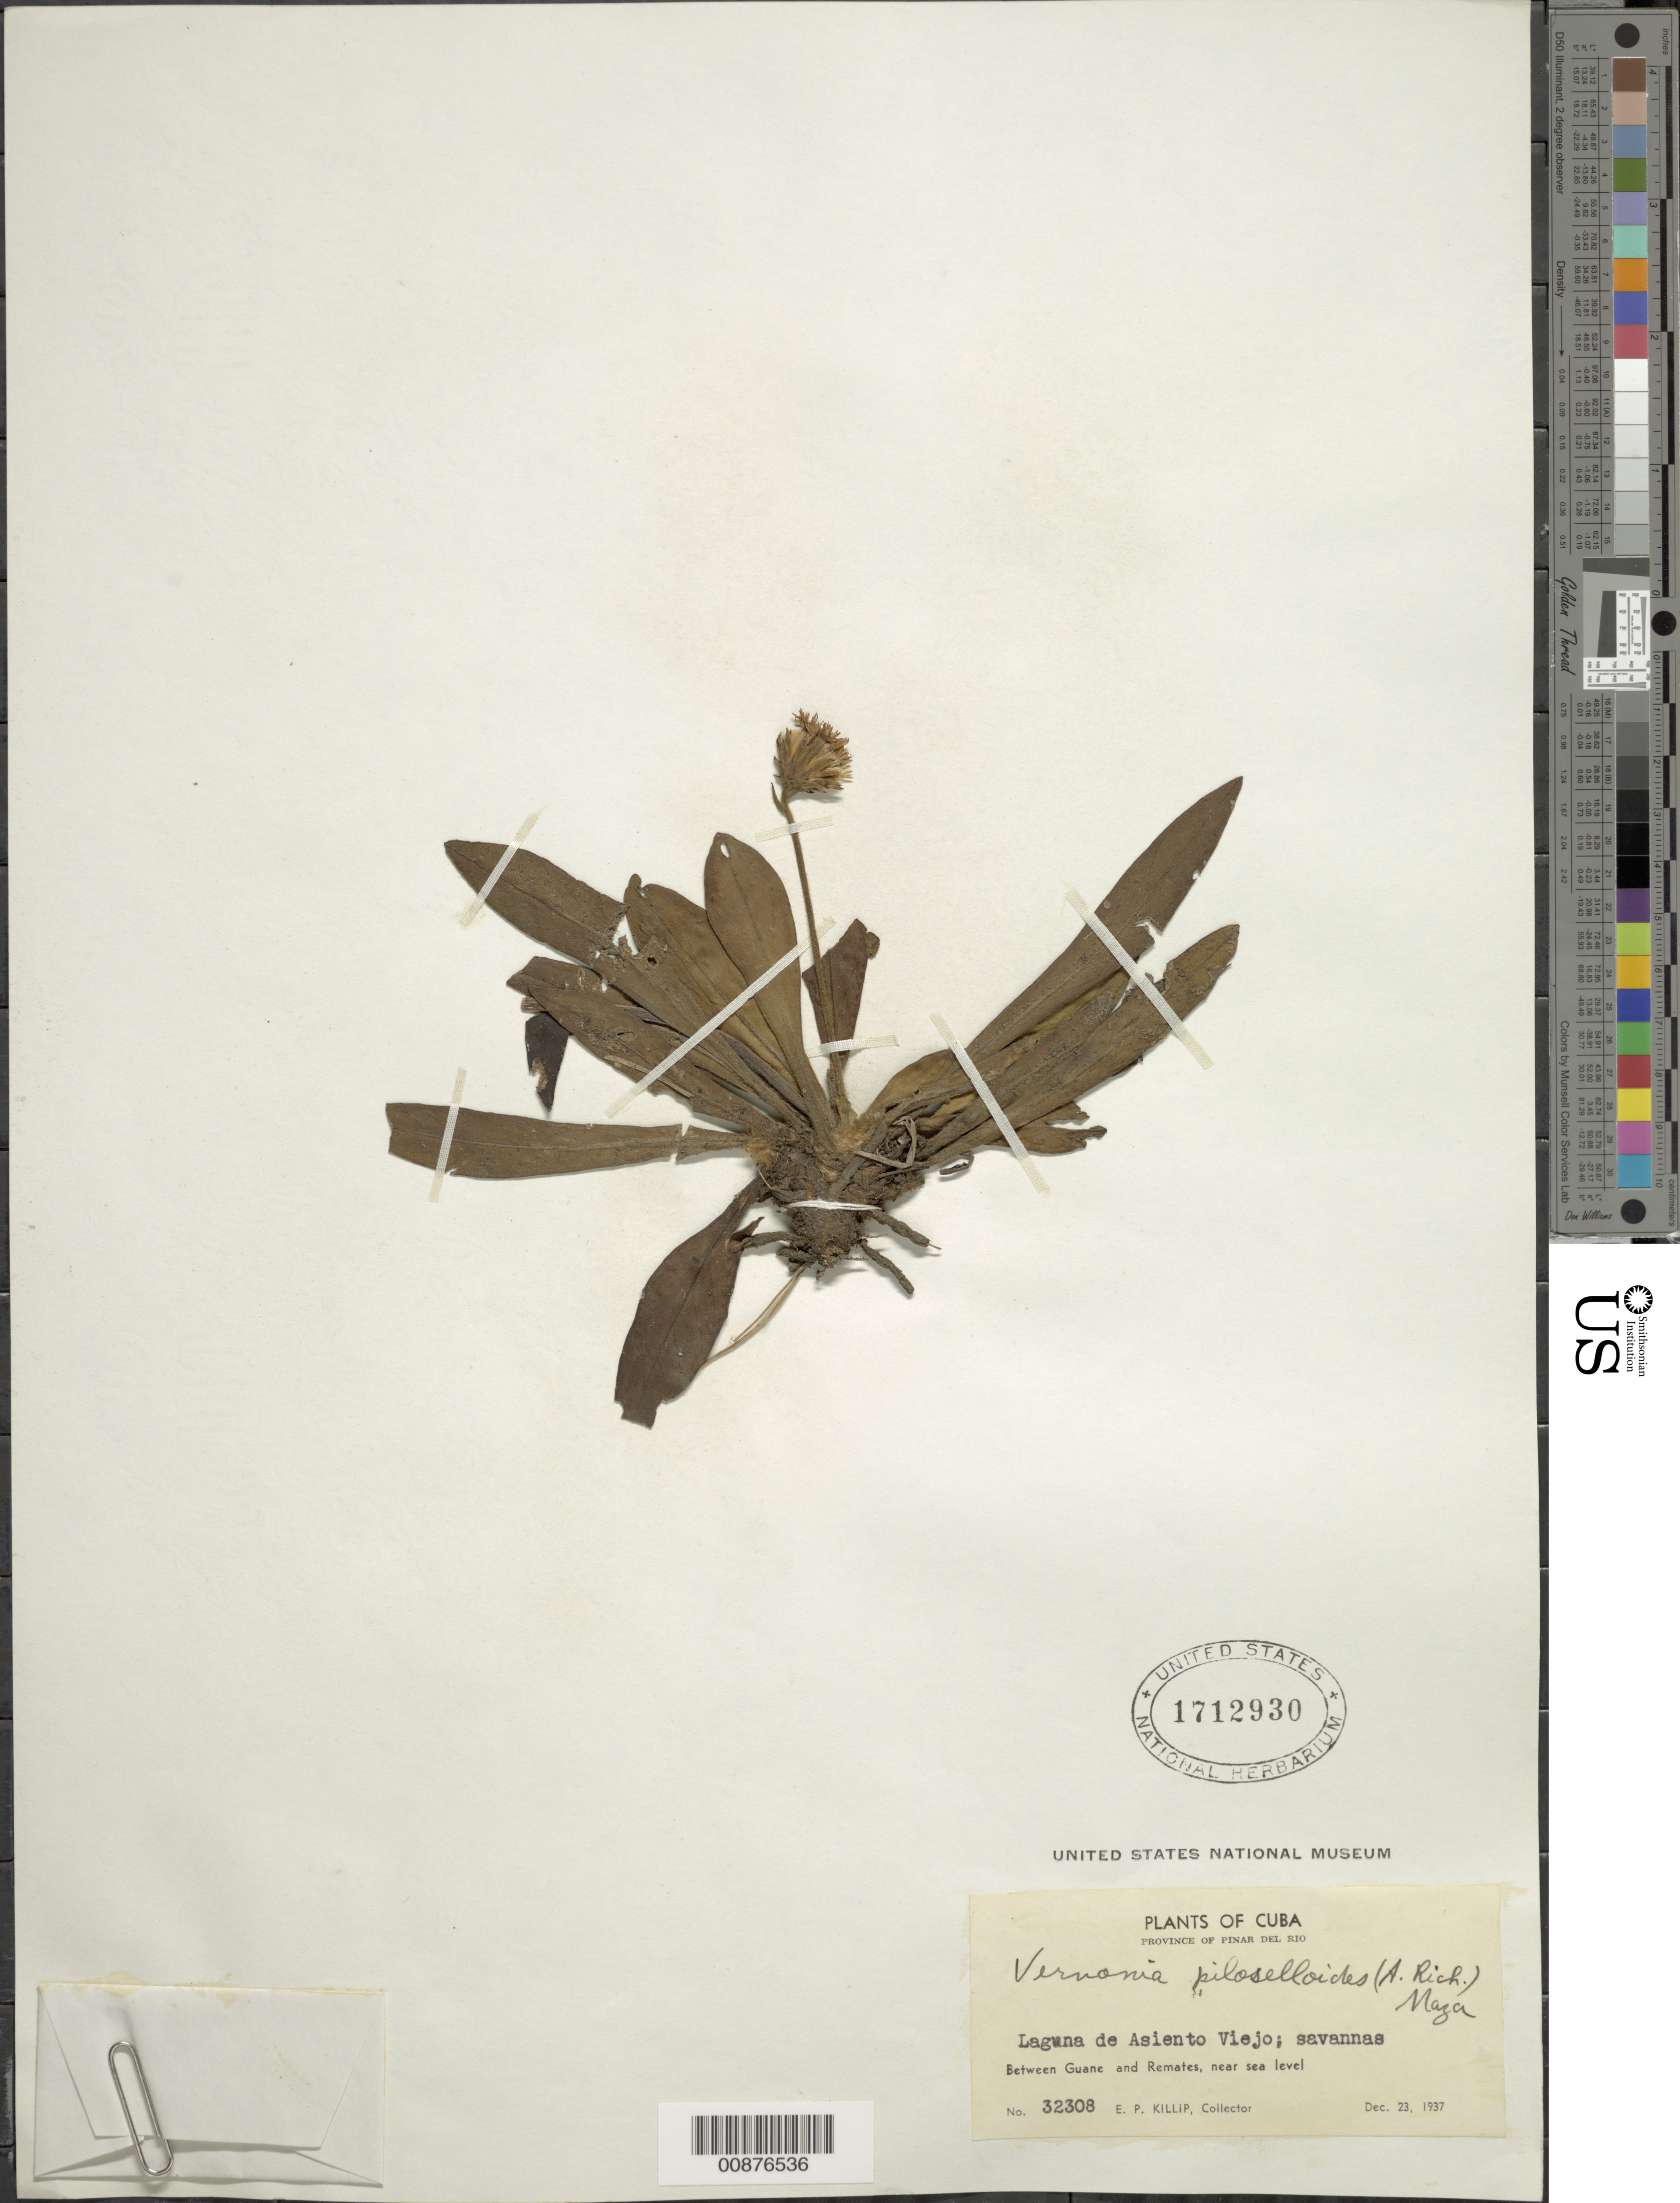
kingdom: Plantae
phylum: Tracheophyta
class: Magnoliopsida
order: Asterales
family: Asteraceae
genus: Lachnorhiza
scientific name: Lachnorhiza piloselloides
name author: A. Rich.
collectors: E. P. Killip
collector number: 32308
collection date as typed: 23 Dec 1937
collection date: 1937-12-23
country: Cuba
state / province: Pinar del Río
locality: Laguna de Asiento Viejo; between Guane and Remates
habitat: Savannas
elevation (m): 0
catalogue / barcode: US 1712930